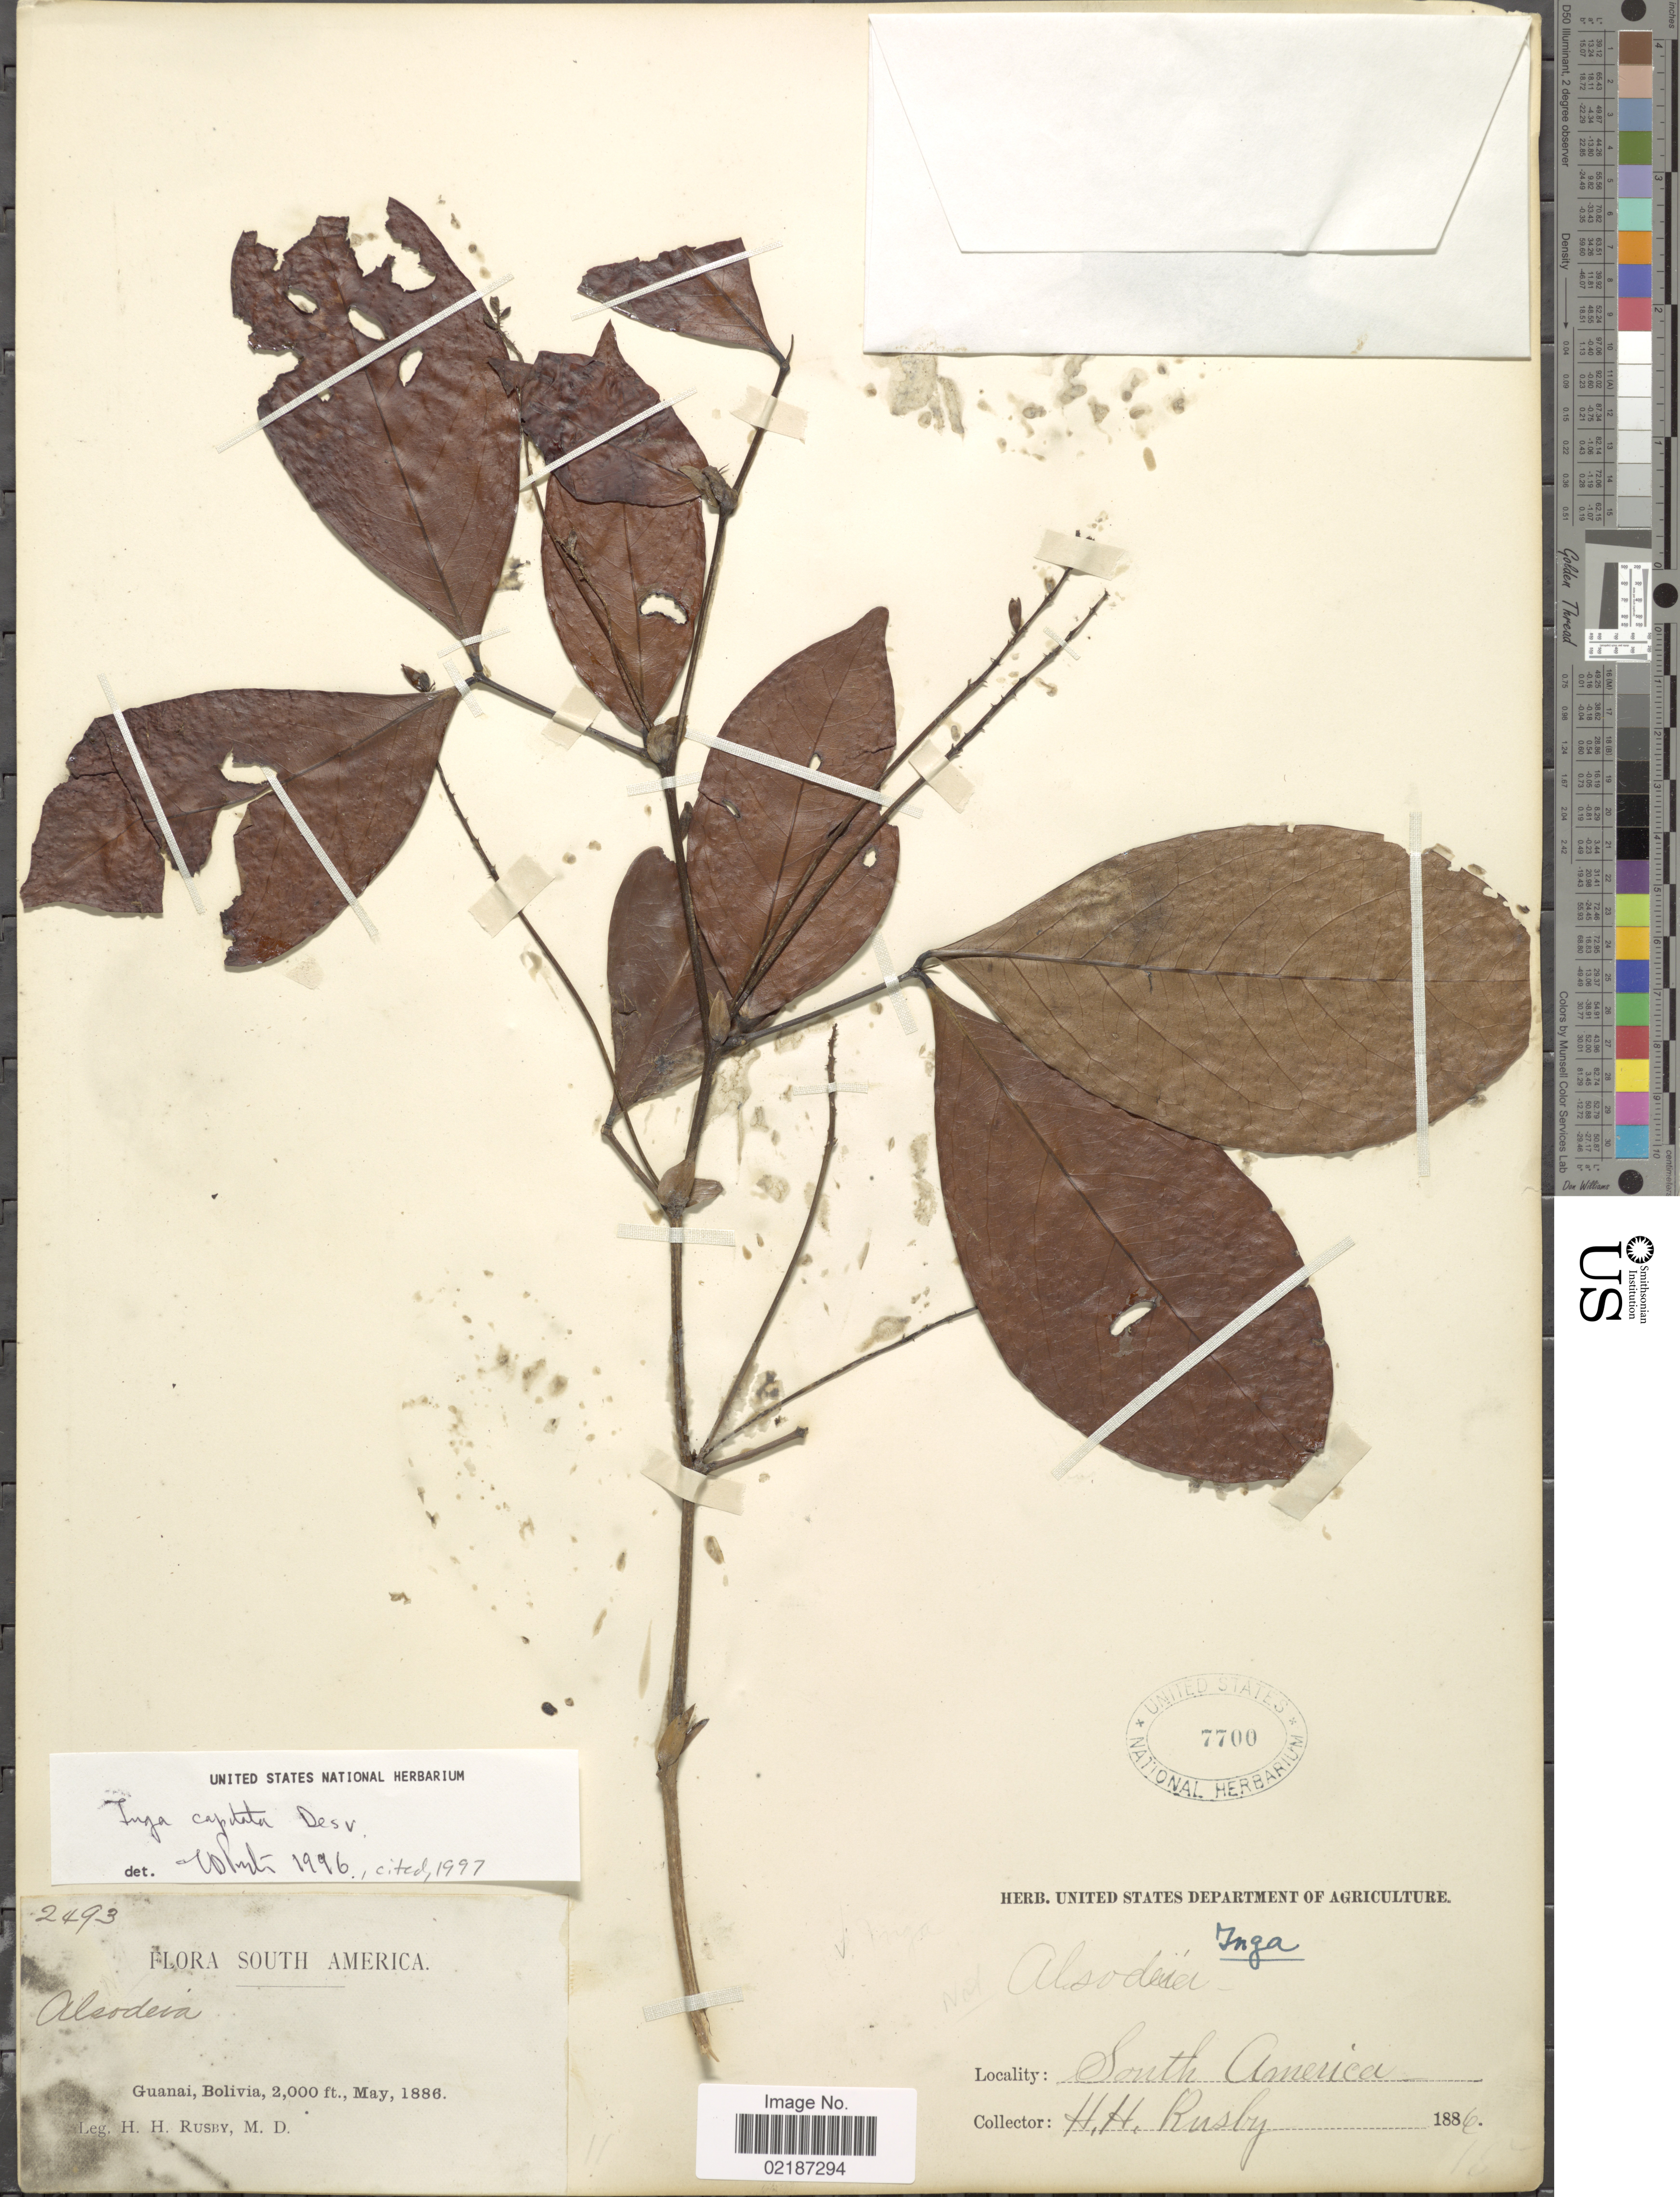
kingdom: Plantae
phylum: Tracheophyta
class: Magnoliopsida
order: Fabales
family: Fabaceae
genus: Inga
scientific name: Inga capitata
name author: Desv.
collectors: H. H. Rusby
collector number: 2493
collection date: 1886-05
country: Bolivia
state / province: La Páz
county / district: Larecaja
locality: Guanay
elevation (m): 610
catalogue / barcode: US 7700